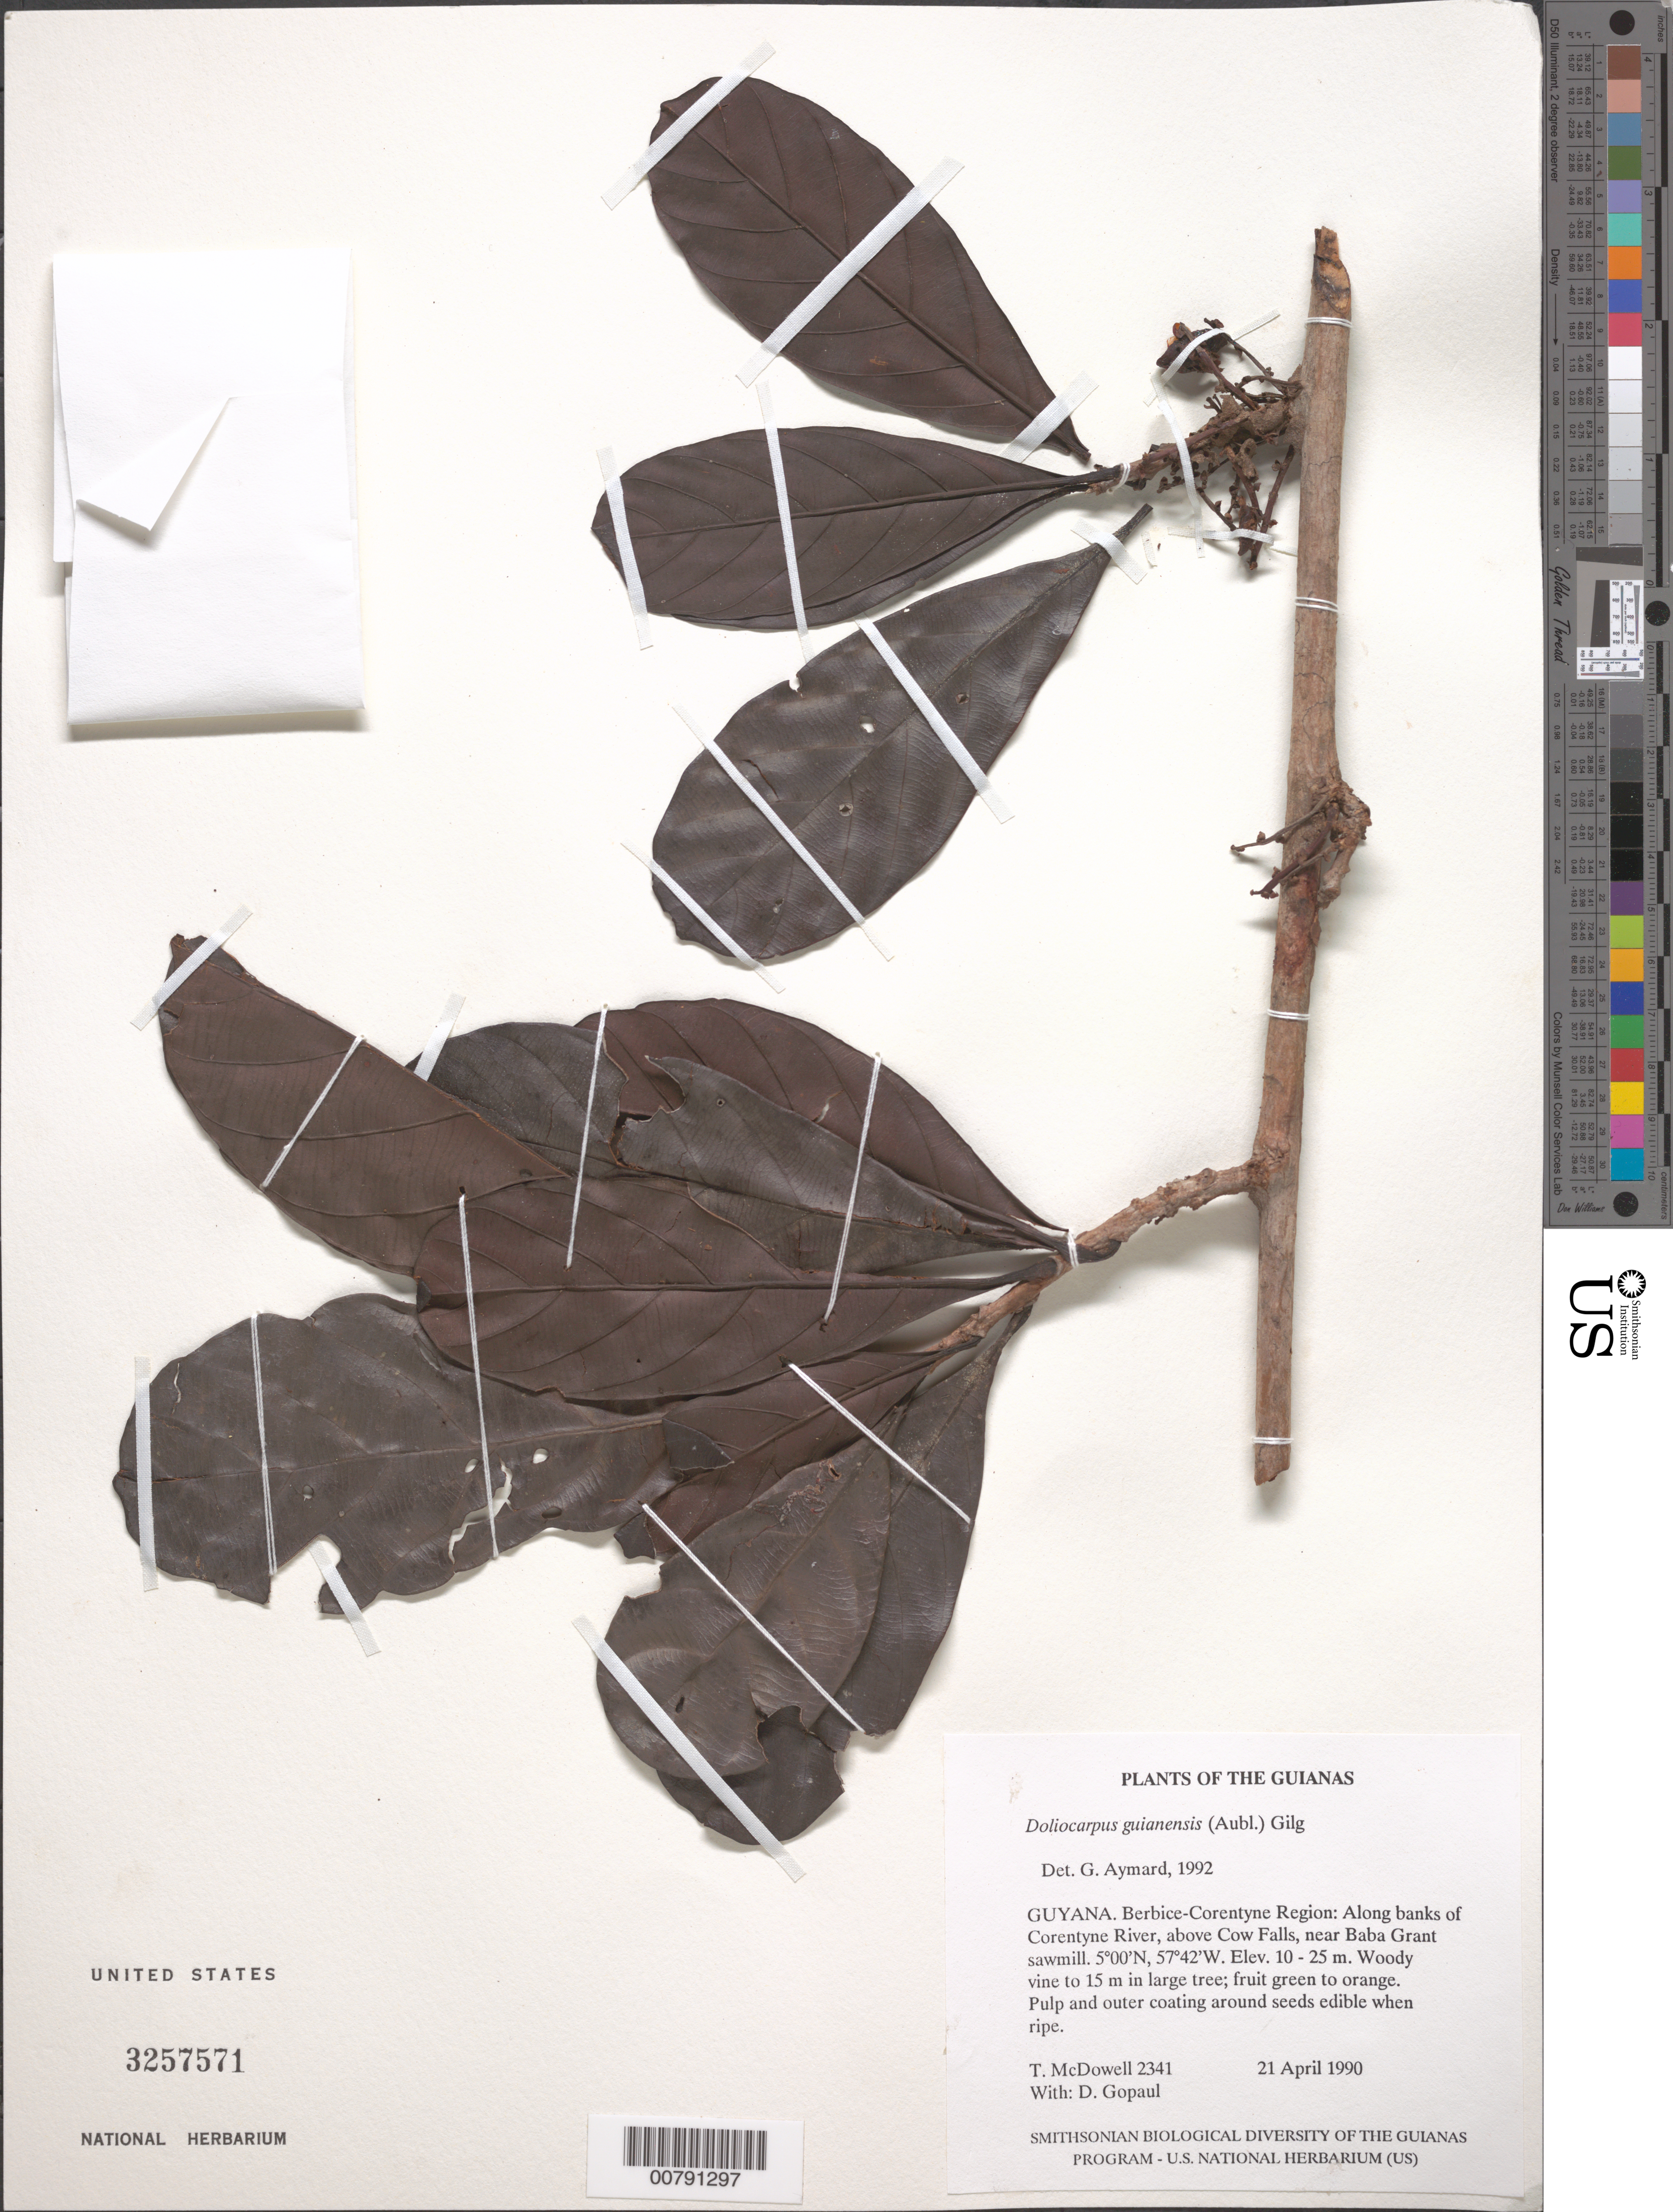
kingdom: Plantae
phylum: Tracheophyta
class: Magnoliopsida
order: Dilleniales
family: Dilleniaceae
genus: Doliocarpus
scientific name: Doliocarpus guianensis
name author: (Aubl.) Gilg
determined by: Aymard C., G. A., (PORT), Univ. Nac. Exp. de los Llanos Ezequiel Zamora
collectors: T. McDowell & D. Gopaul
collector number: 2341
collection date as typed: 19 April 1990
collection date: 1990-04-19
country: Guyana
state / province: E. Berbice-Corentyne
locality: Along banks of Corentyne River, above Cow Falls, near the Baba Grant sawmill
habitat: Along river and in nearby forest, logging area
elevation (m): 10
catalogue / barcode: US 3257571